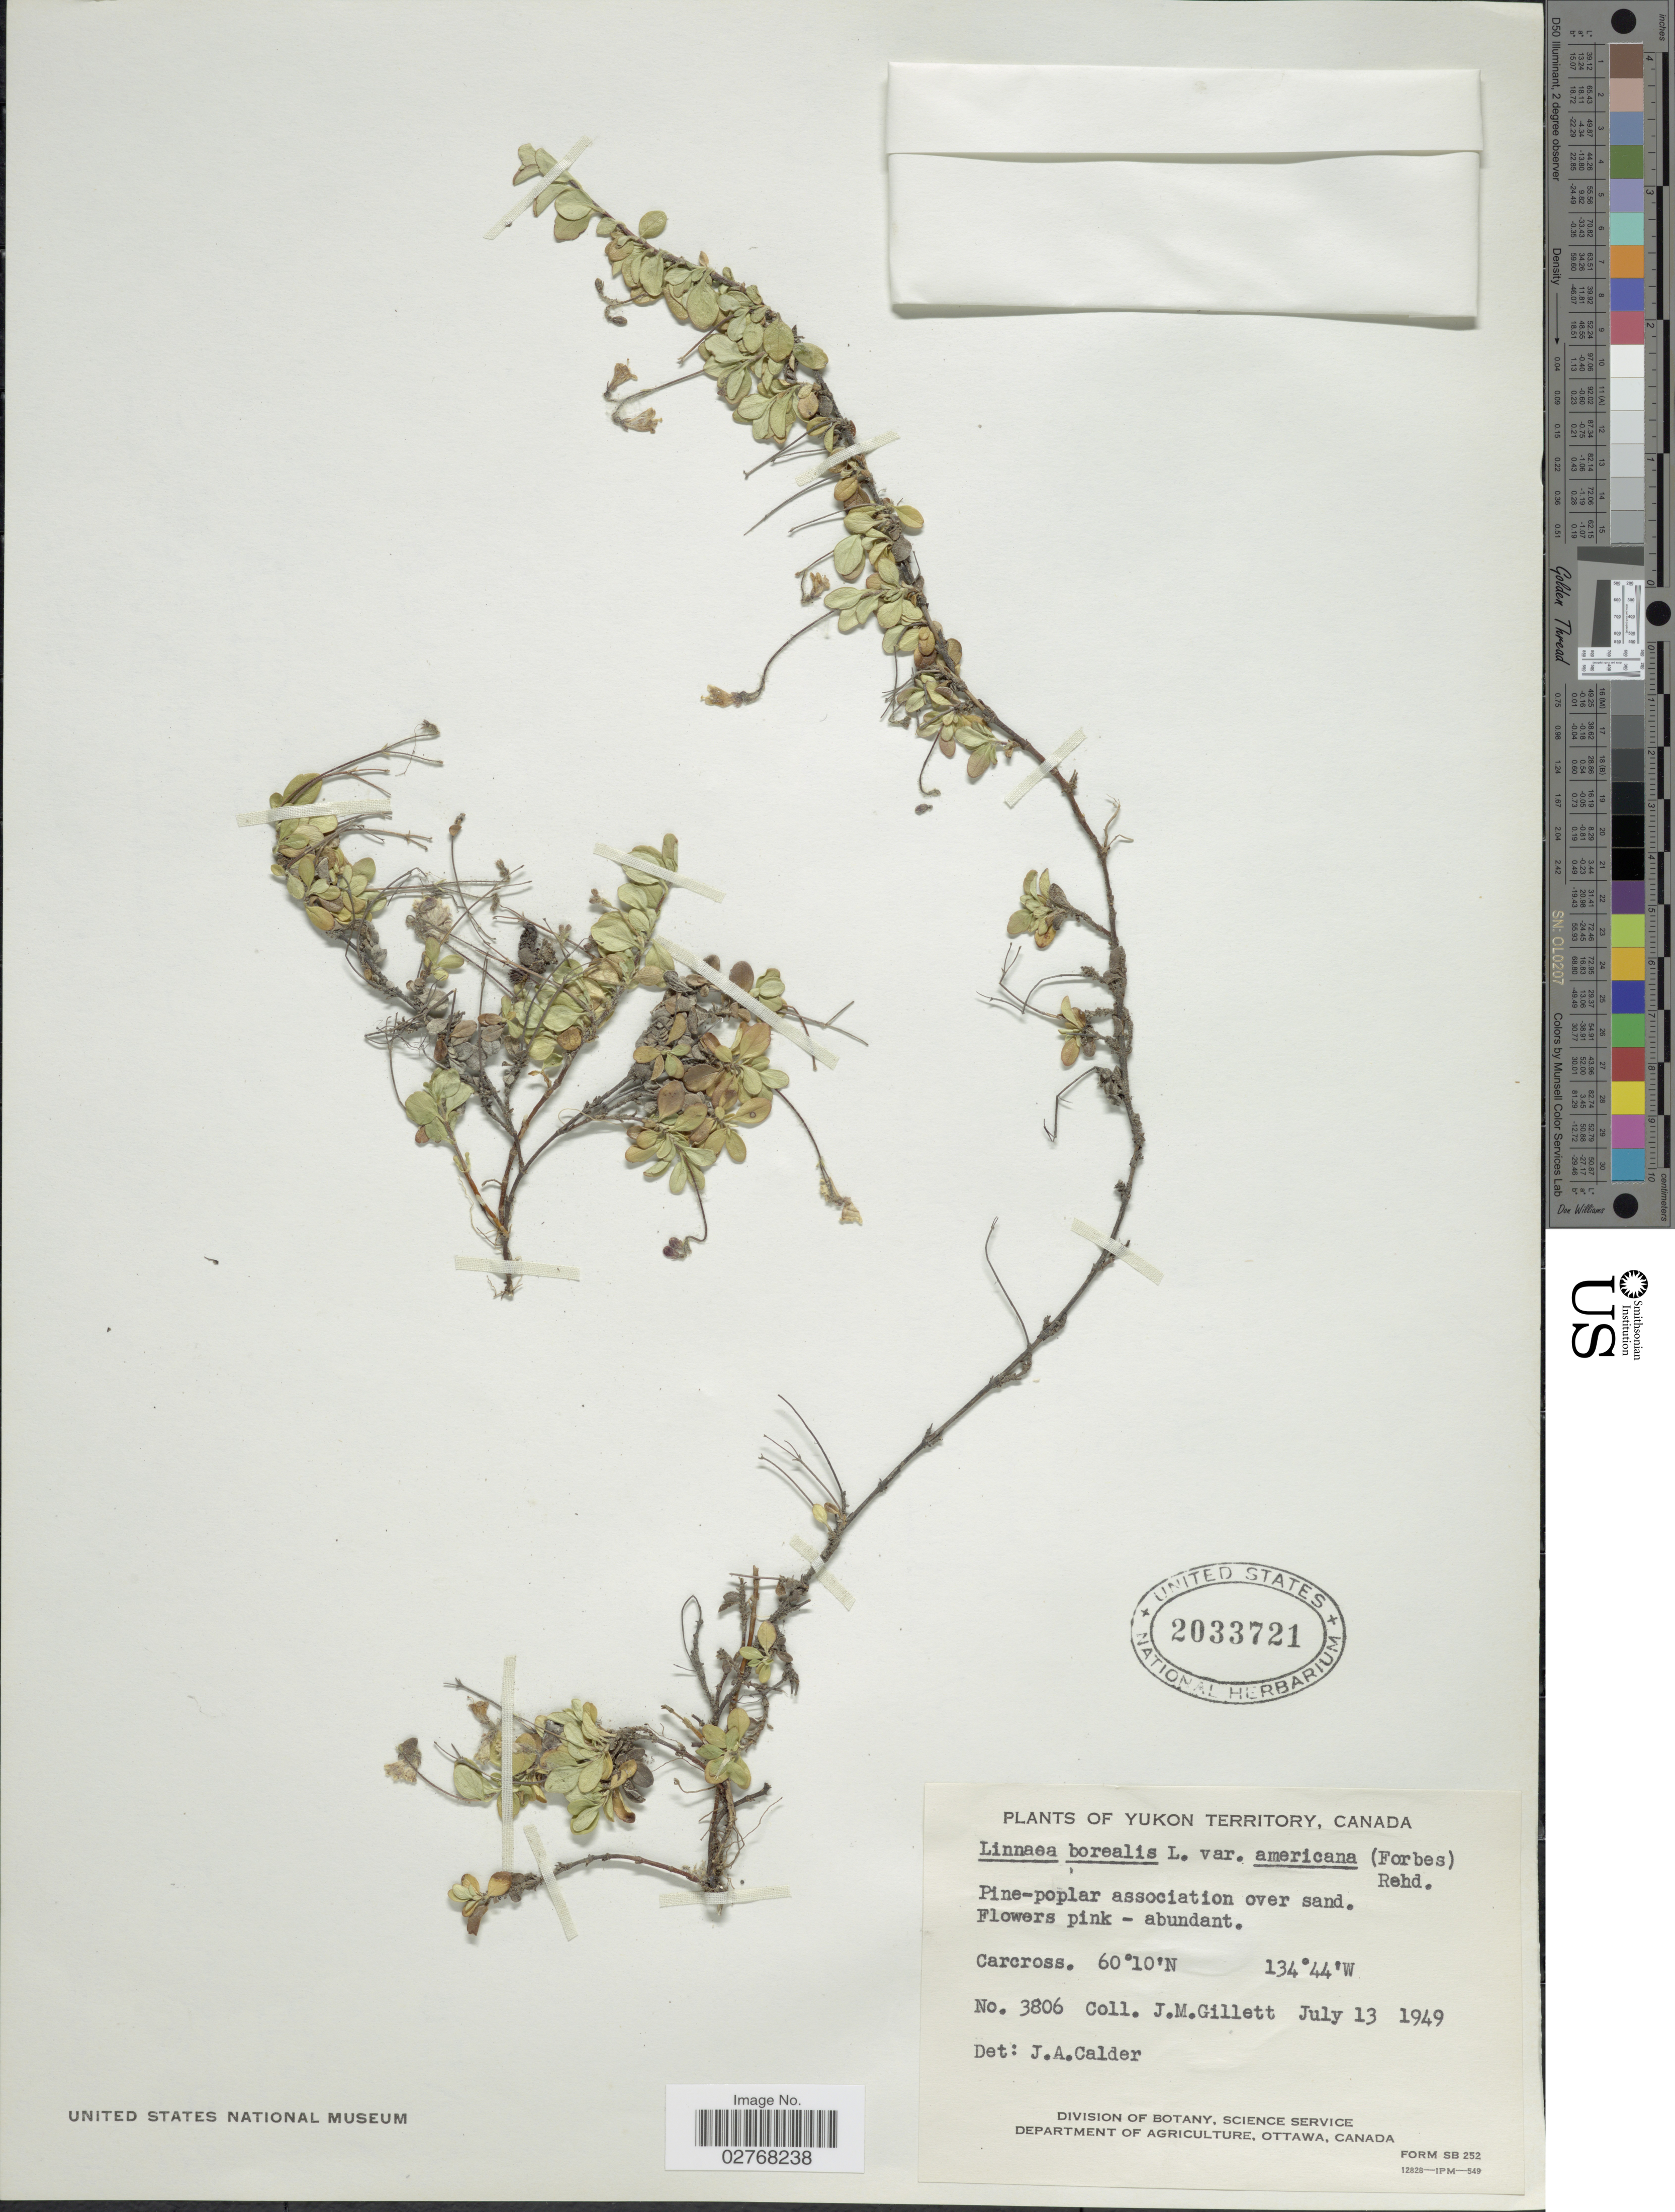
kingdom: Plantae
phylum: Tracheophyta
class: Magnoliopsida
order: Dipsacales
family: Caprifoliaceae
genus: Linnaea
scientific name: Linnaea borealis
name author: L.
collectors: J. M. Gillett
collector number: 3806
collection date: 1949-07-13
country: Canada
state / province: Yukon Territory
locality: Carcross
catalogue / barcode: US 2033721